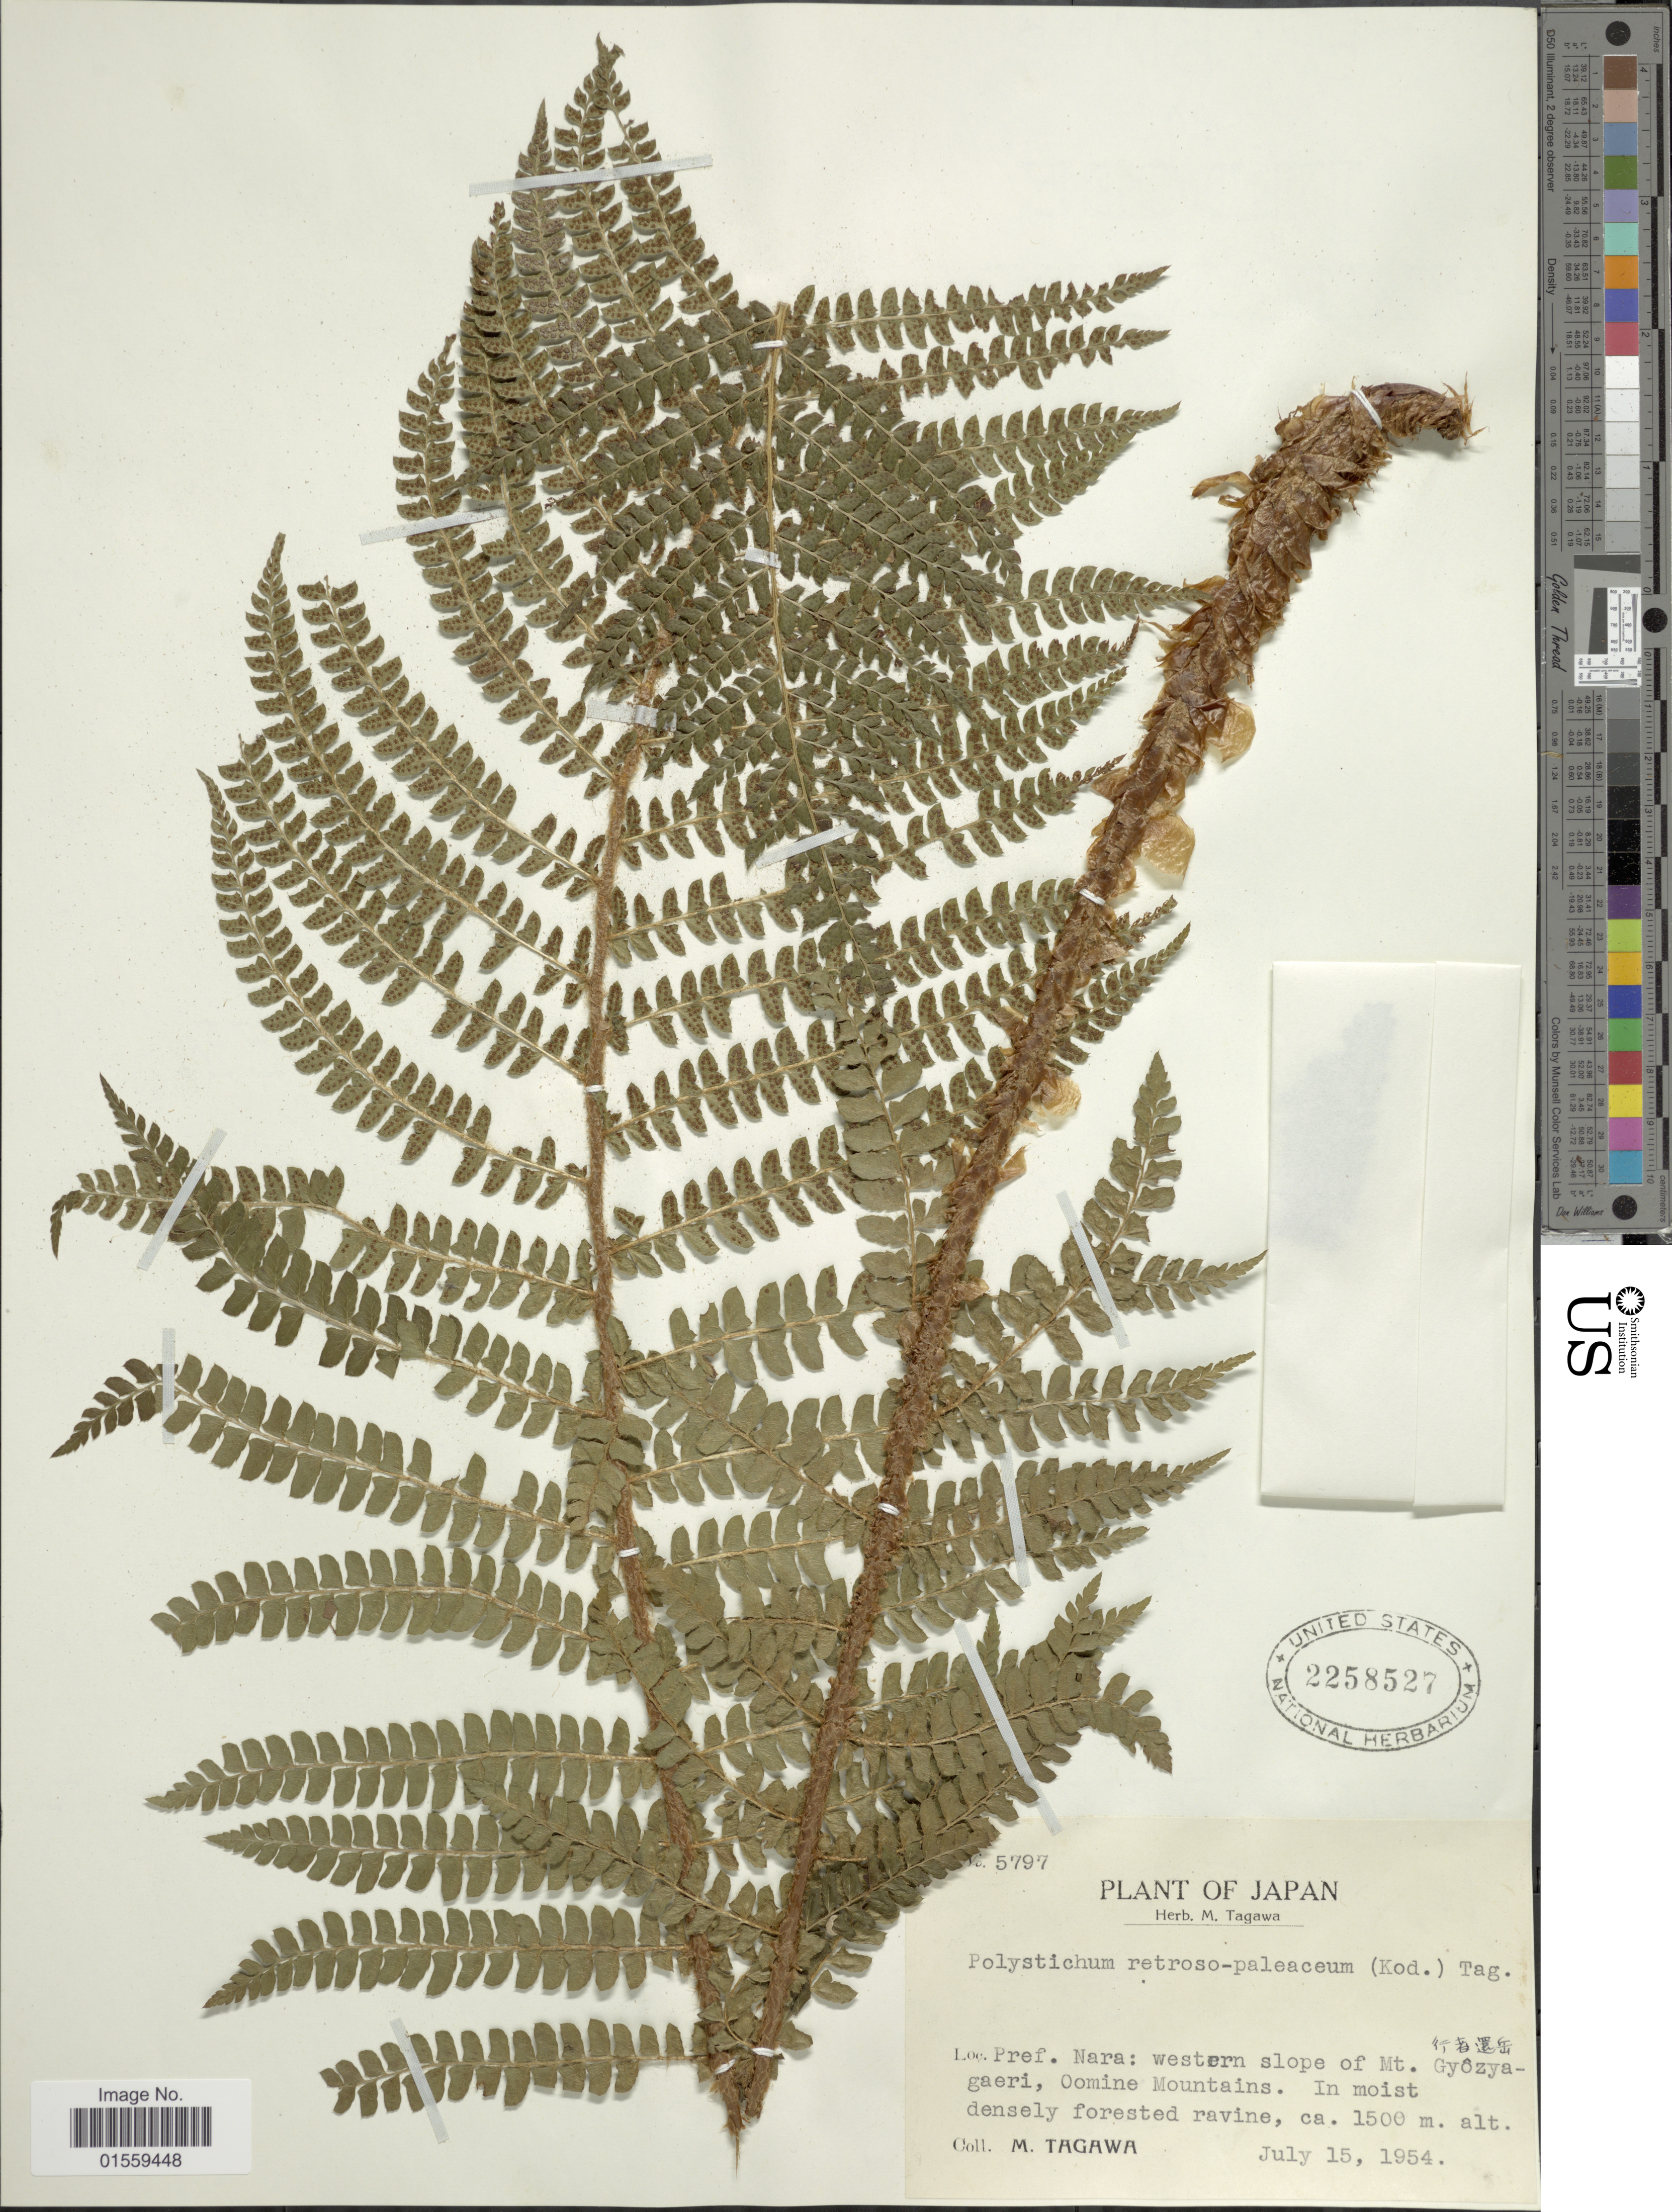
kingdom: Plantae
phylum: Tracheophyta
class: Polypodiopsida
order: Polypodiales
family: Dryopteridaceae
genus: Polystichum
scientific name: Polystichum retrosopaleaceum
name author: (Kodama) Tagawa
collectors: M. Tagawa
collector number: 5797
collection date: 1954-06-15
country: Japan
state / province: Nara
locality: Pref. Nara: western slope of Mt. Gyozyagaeri, Oomine Mountains.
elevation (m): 1500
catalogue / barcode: US 2258527